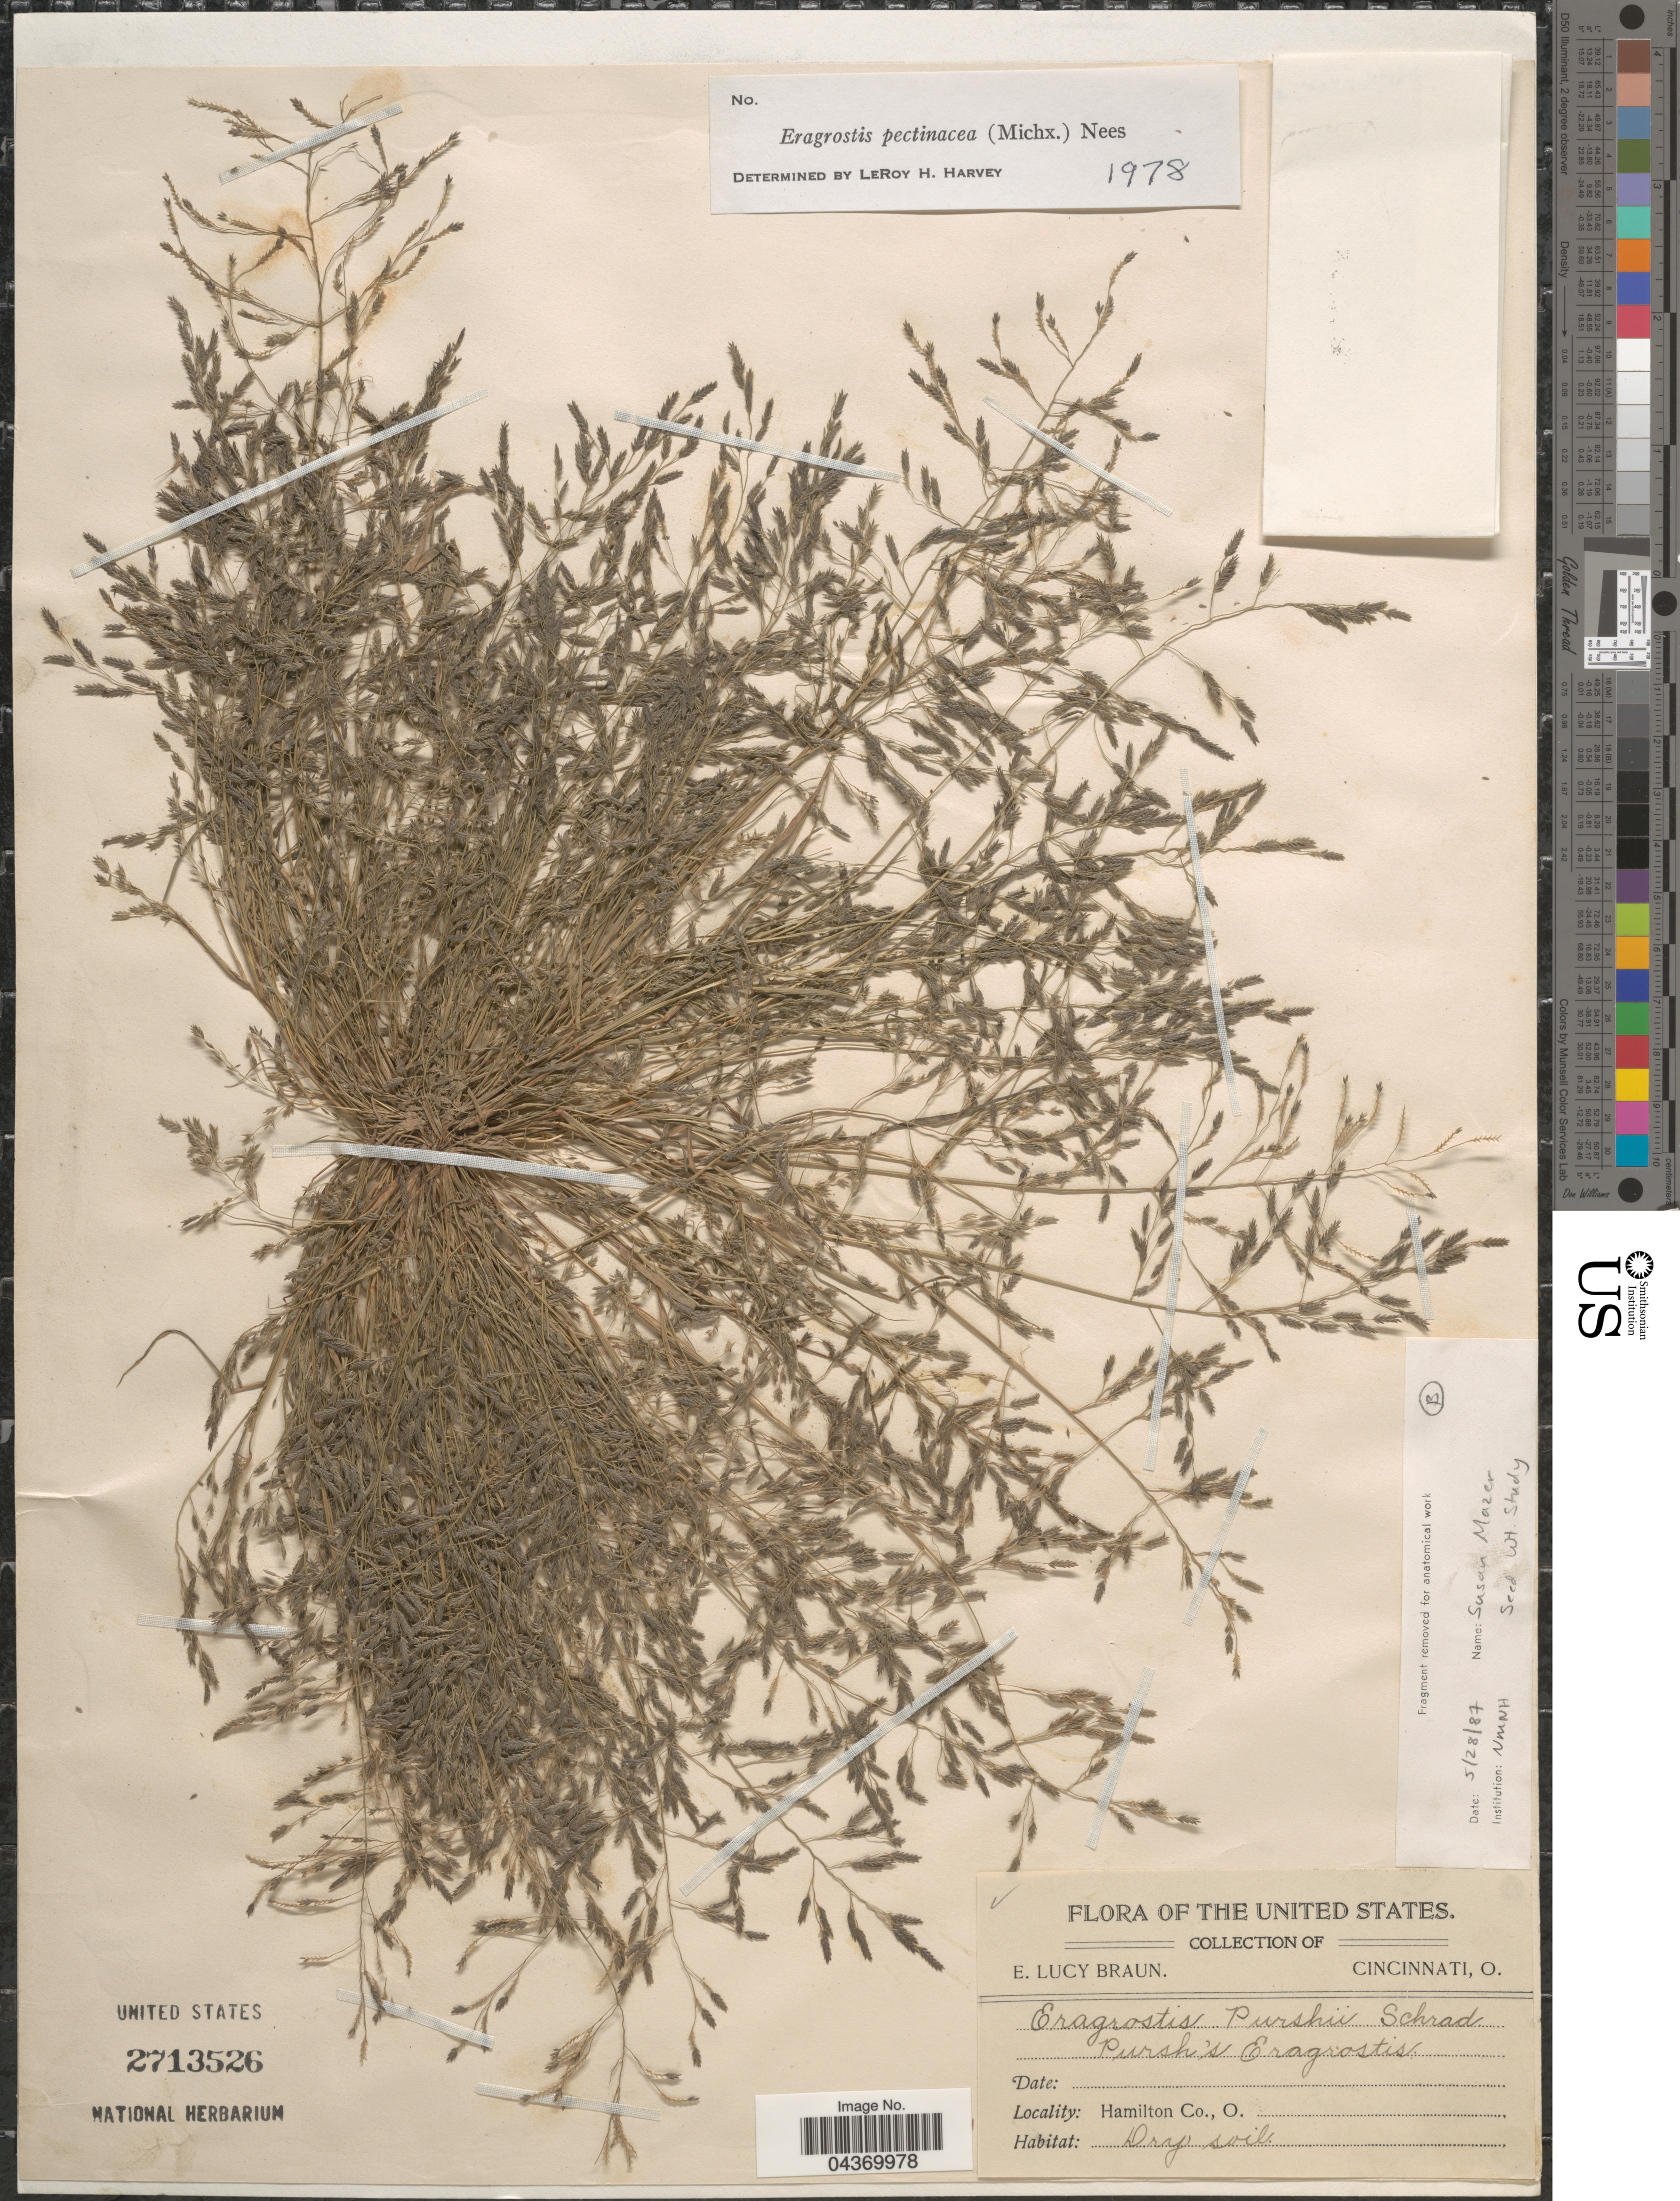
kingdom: Plantae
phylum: Tracheophyta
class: Liliopsida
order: Poales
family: Poaceae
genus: Eragrostis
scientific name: Eragrostis pectinacea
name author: (Michx.) Nees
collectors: E. L. Braun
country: United States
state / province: Ohio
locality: Hamilton Co.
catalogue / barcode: US 2713526